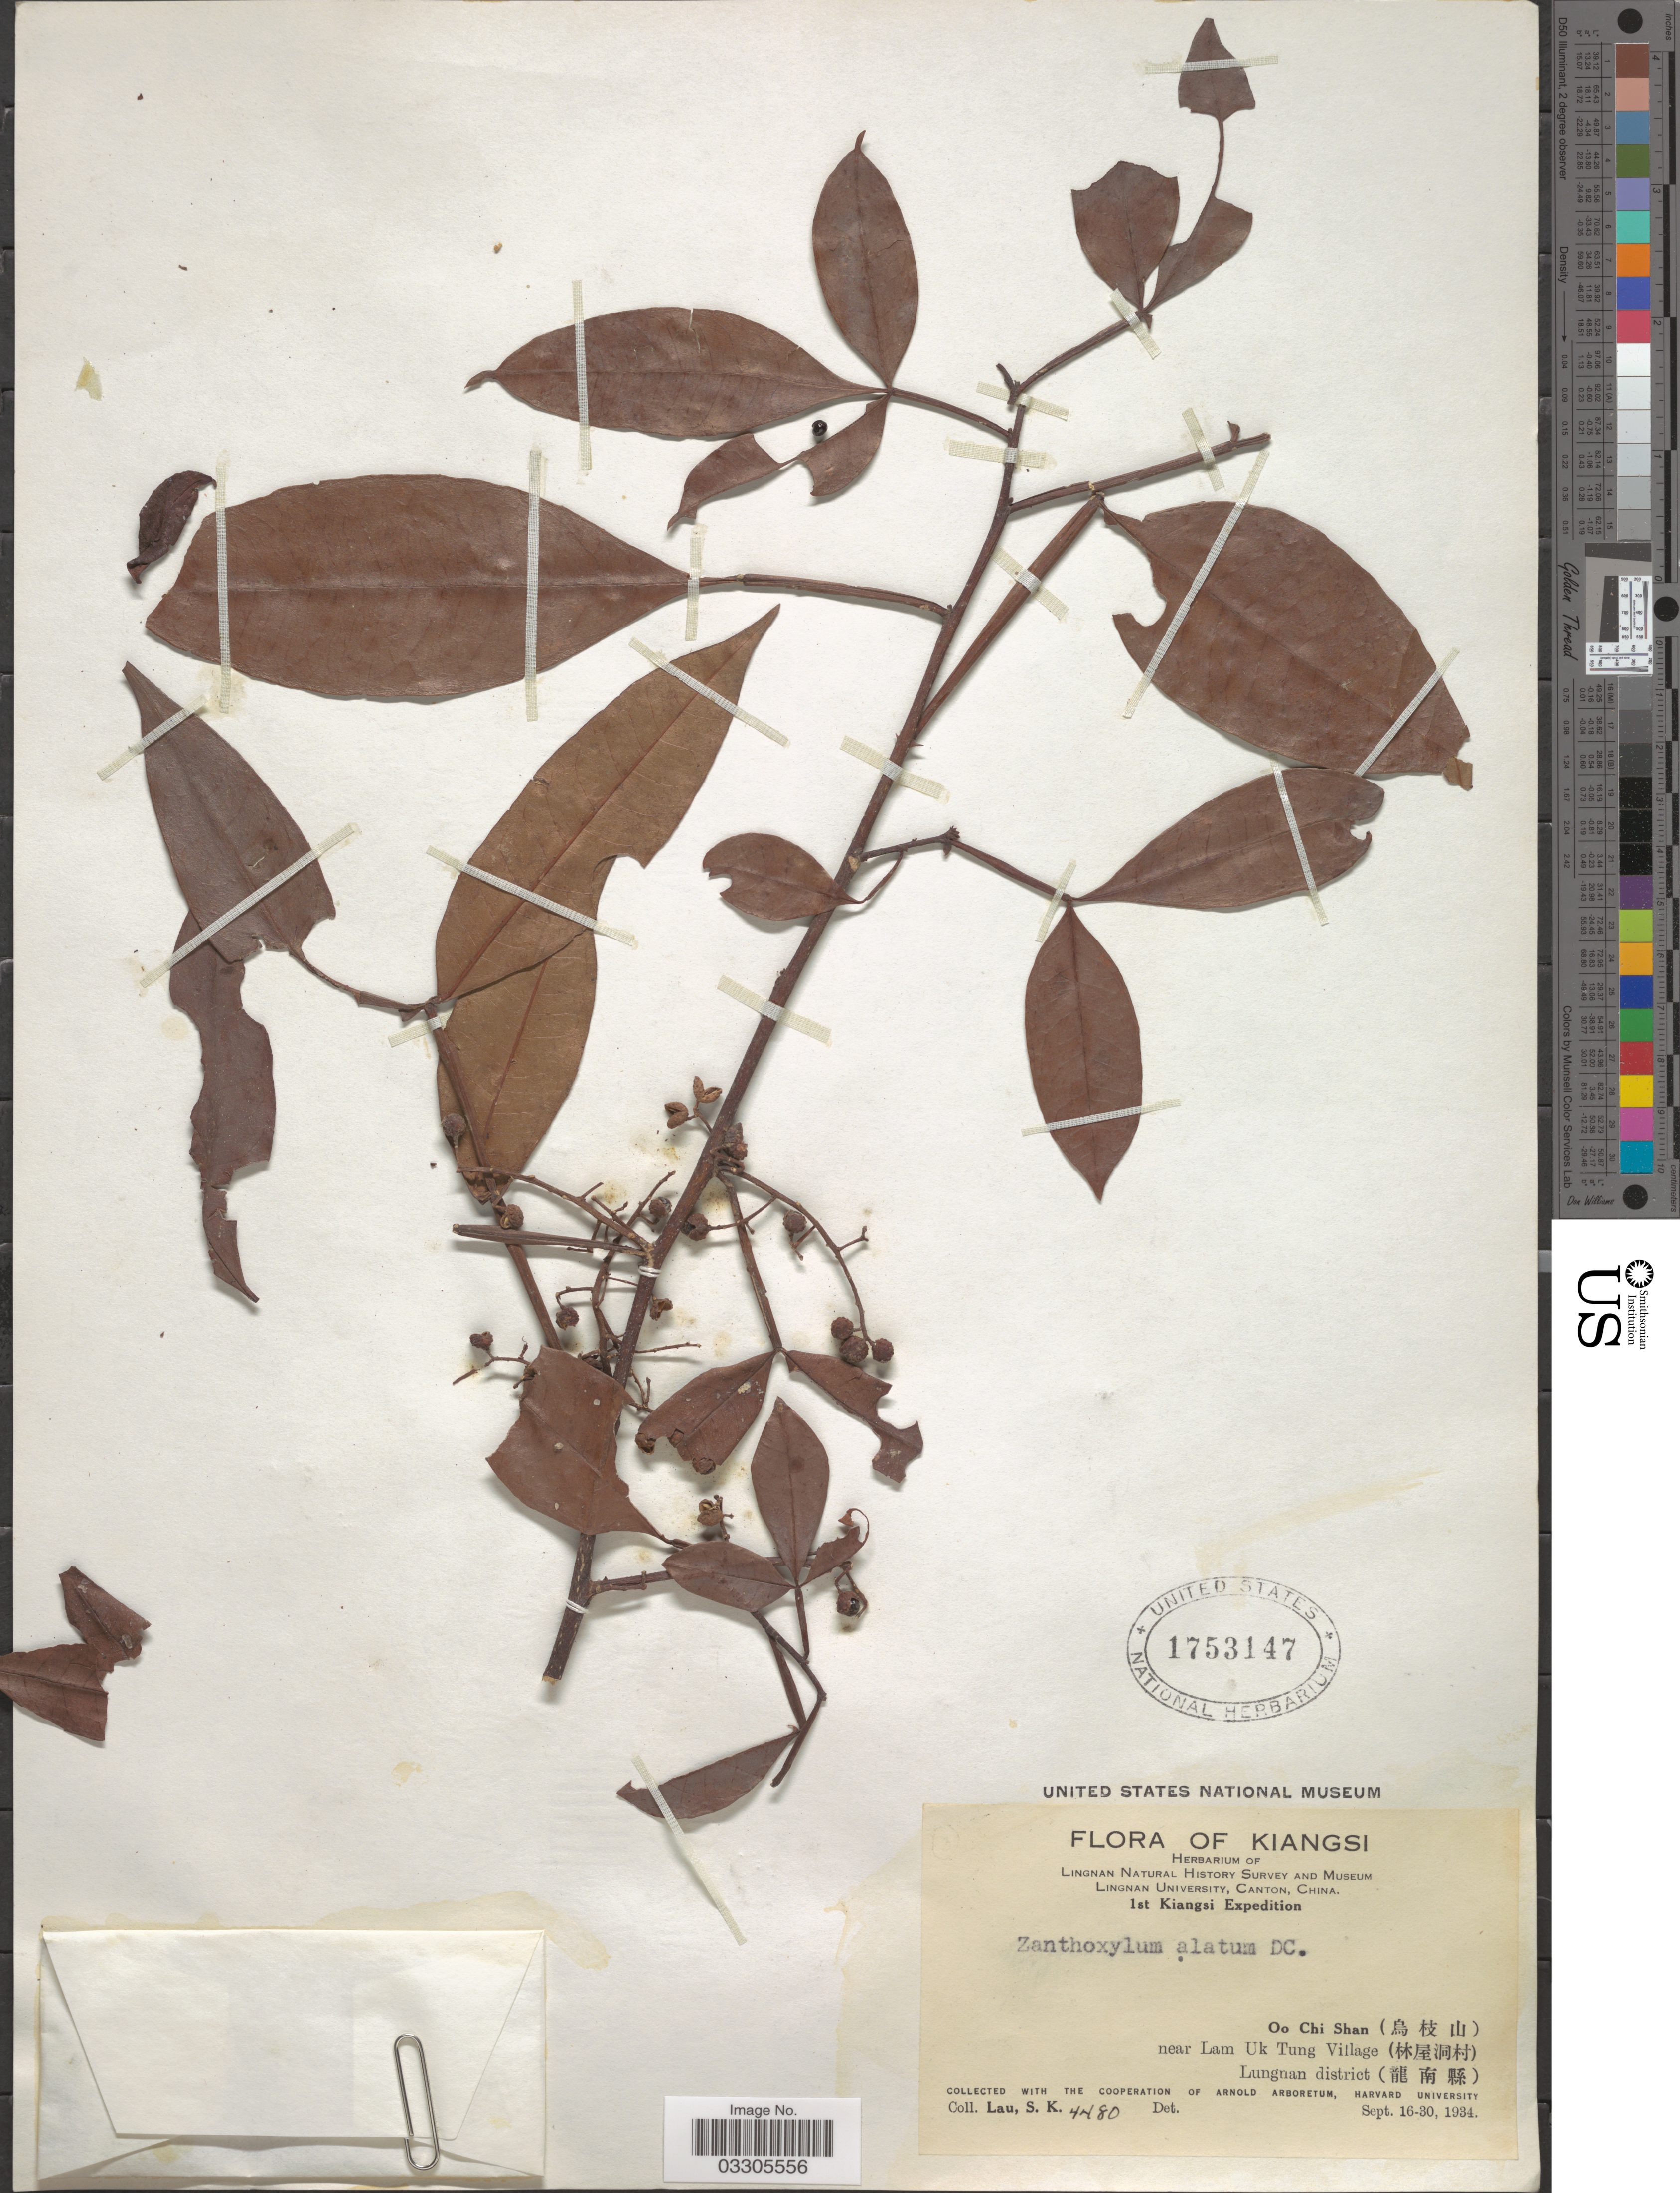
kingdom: Plantae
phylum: Tracheophyta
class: Magnoliopsida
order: Sapindales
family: Rutaceae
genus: Zanthoxylum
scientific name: Zanthoxylum armatum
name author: DC.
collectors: S. K. Lau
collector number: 4480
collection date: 1934-09-16/1934-09-30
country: China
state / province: Jiangxi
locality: Kiangsi, Oo Chi Shan (X), near Lam Uk Tung Village (X), Lungnan district (X).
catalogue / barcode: US 1753147